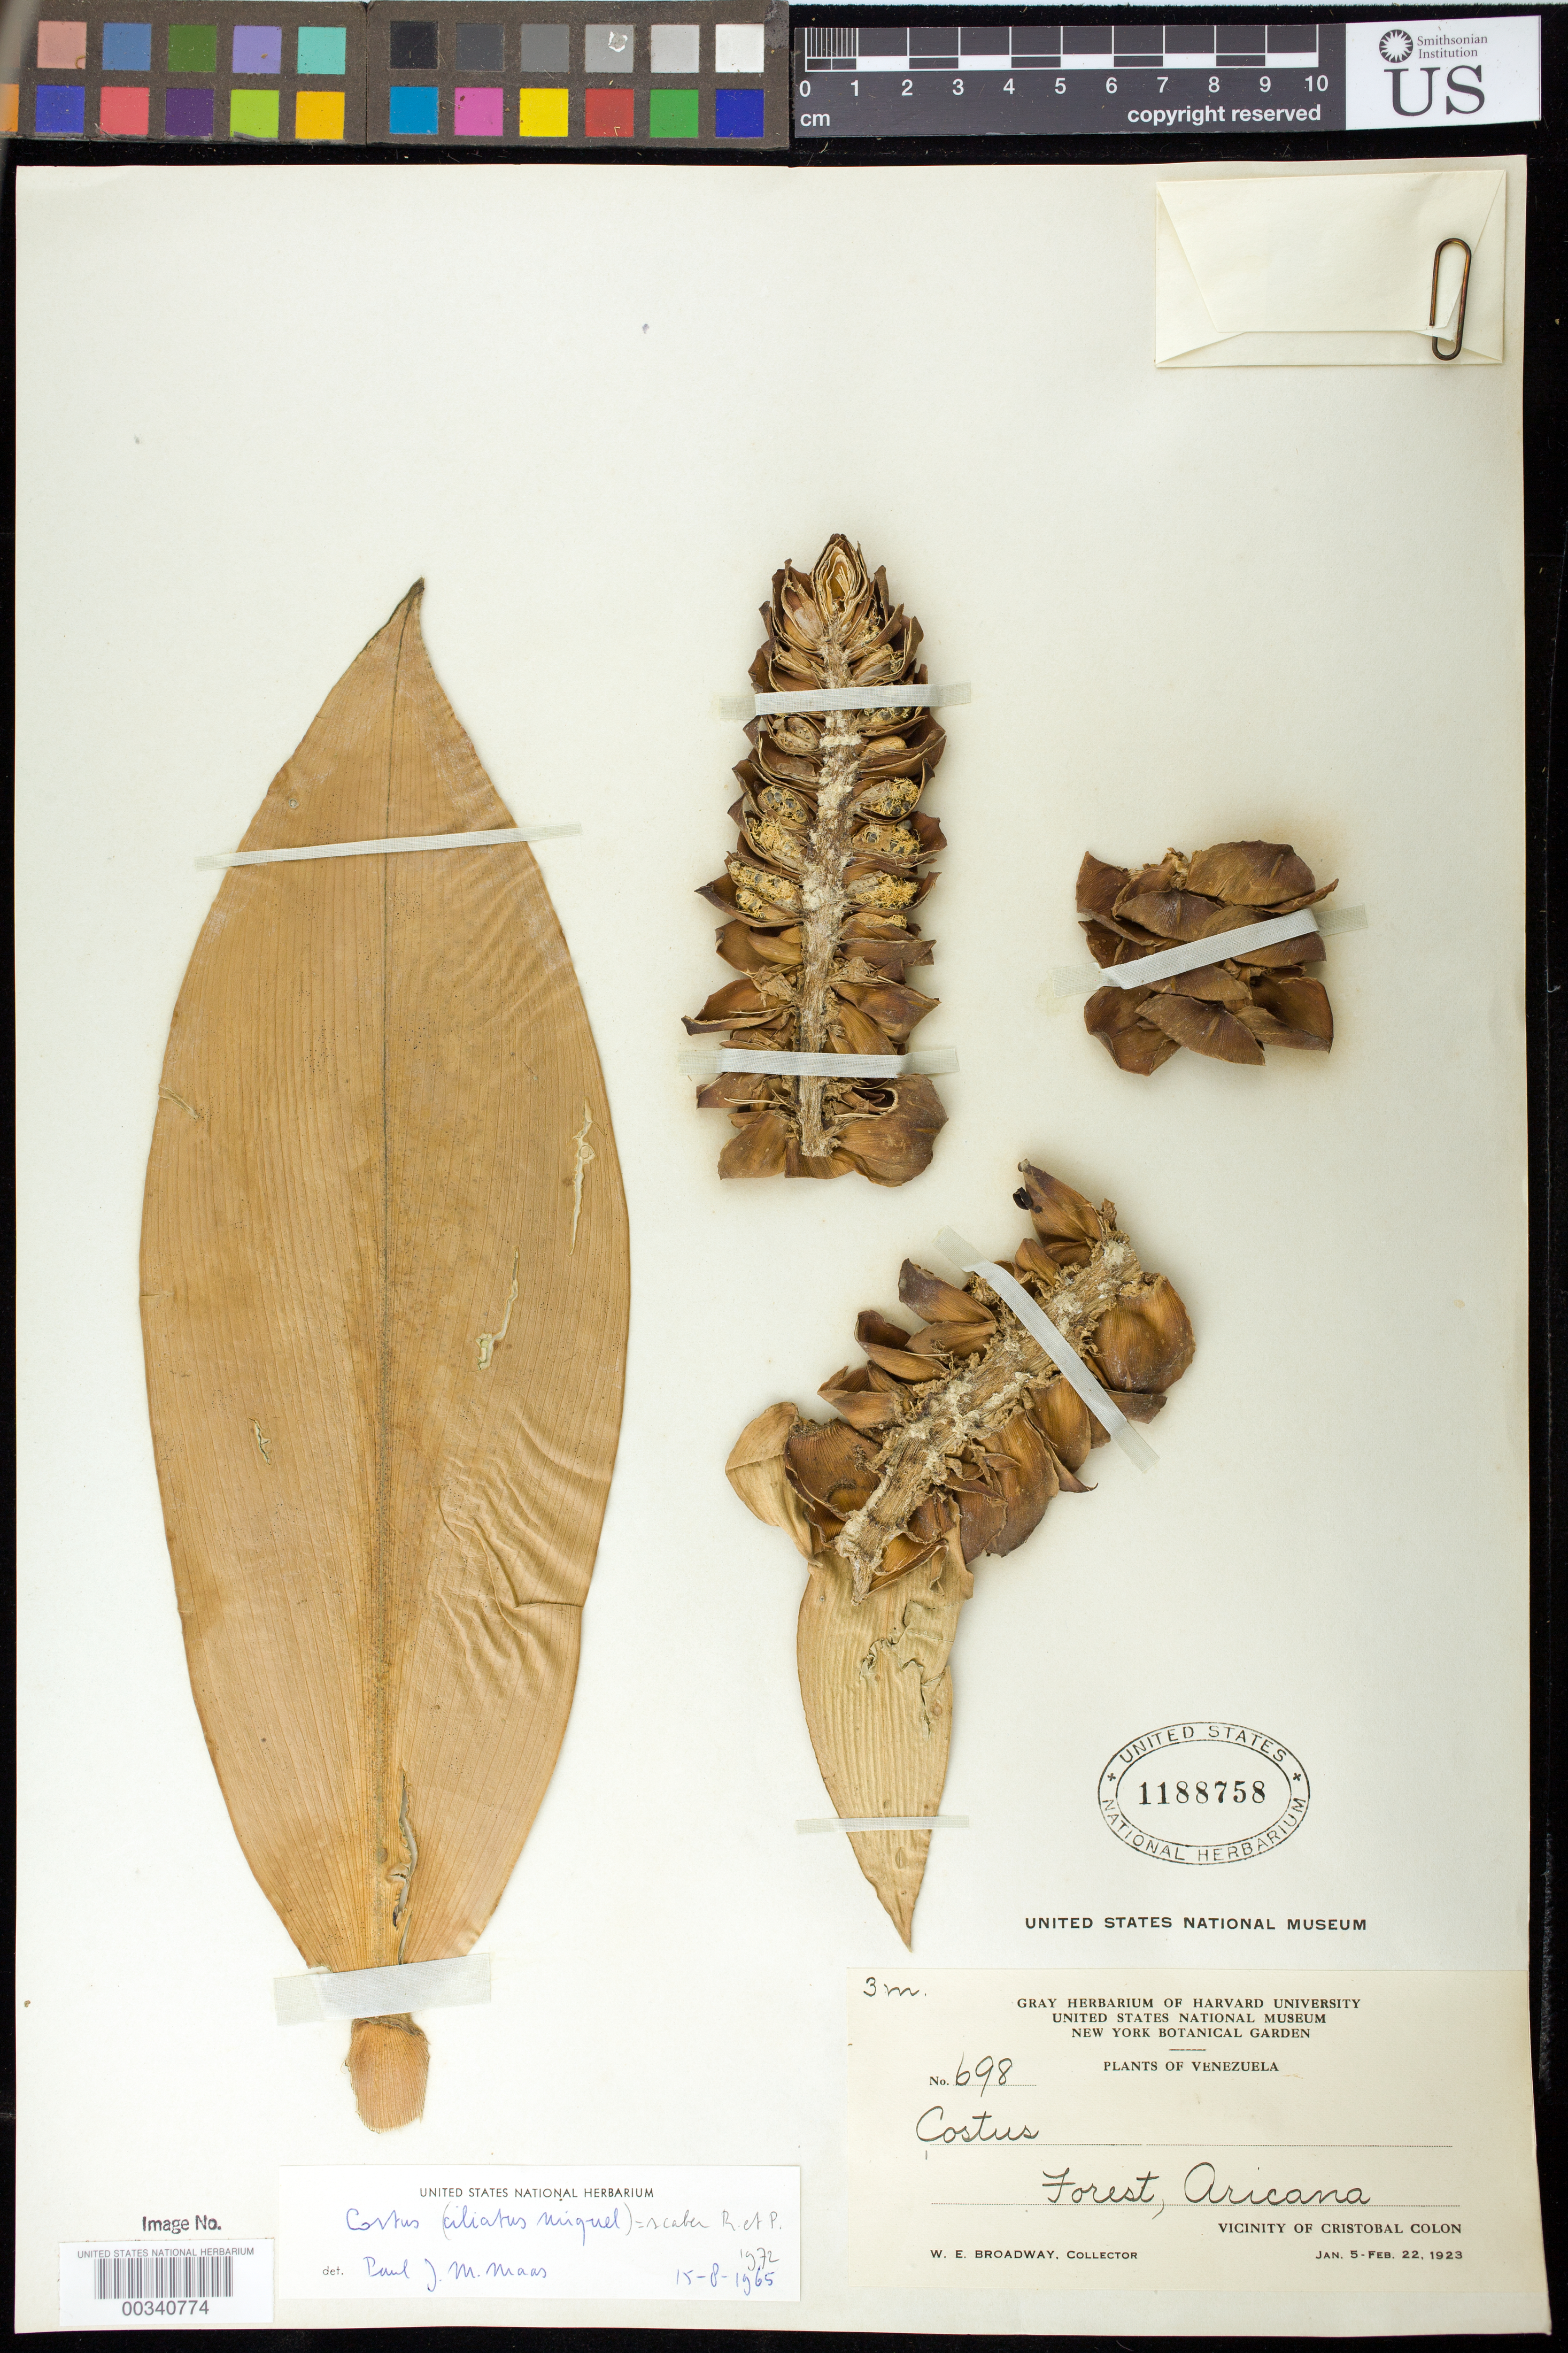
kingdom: Plantae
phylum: Tracheophyta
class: Liliopsida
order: Zingiberales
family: Costaceae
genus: Costus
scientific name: Costus scaber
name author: Ruiz & Pav.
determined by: Maas, Paul J. M.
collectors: W. E. Broadway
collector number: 698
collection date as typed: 05 Jan 1923 to 22 Feb 1923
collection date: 1923-01-05/1923-02-22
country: Venezuela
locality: Forest, aricana, vicinity of cristobal colon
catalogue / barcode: US 1188758